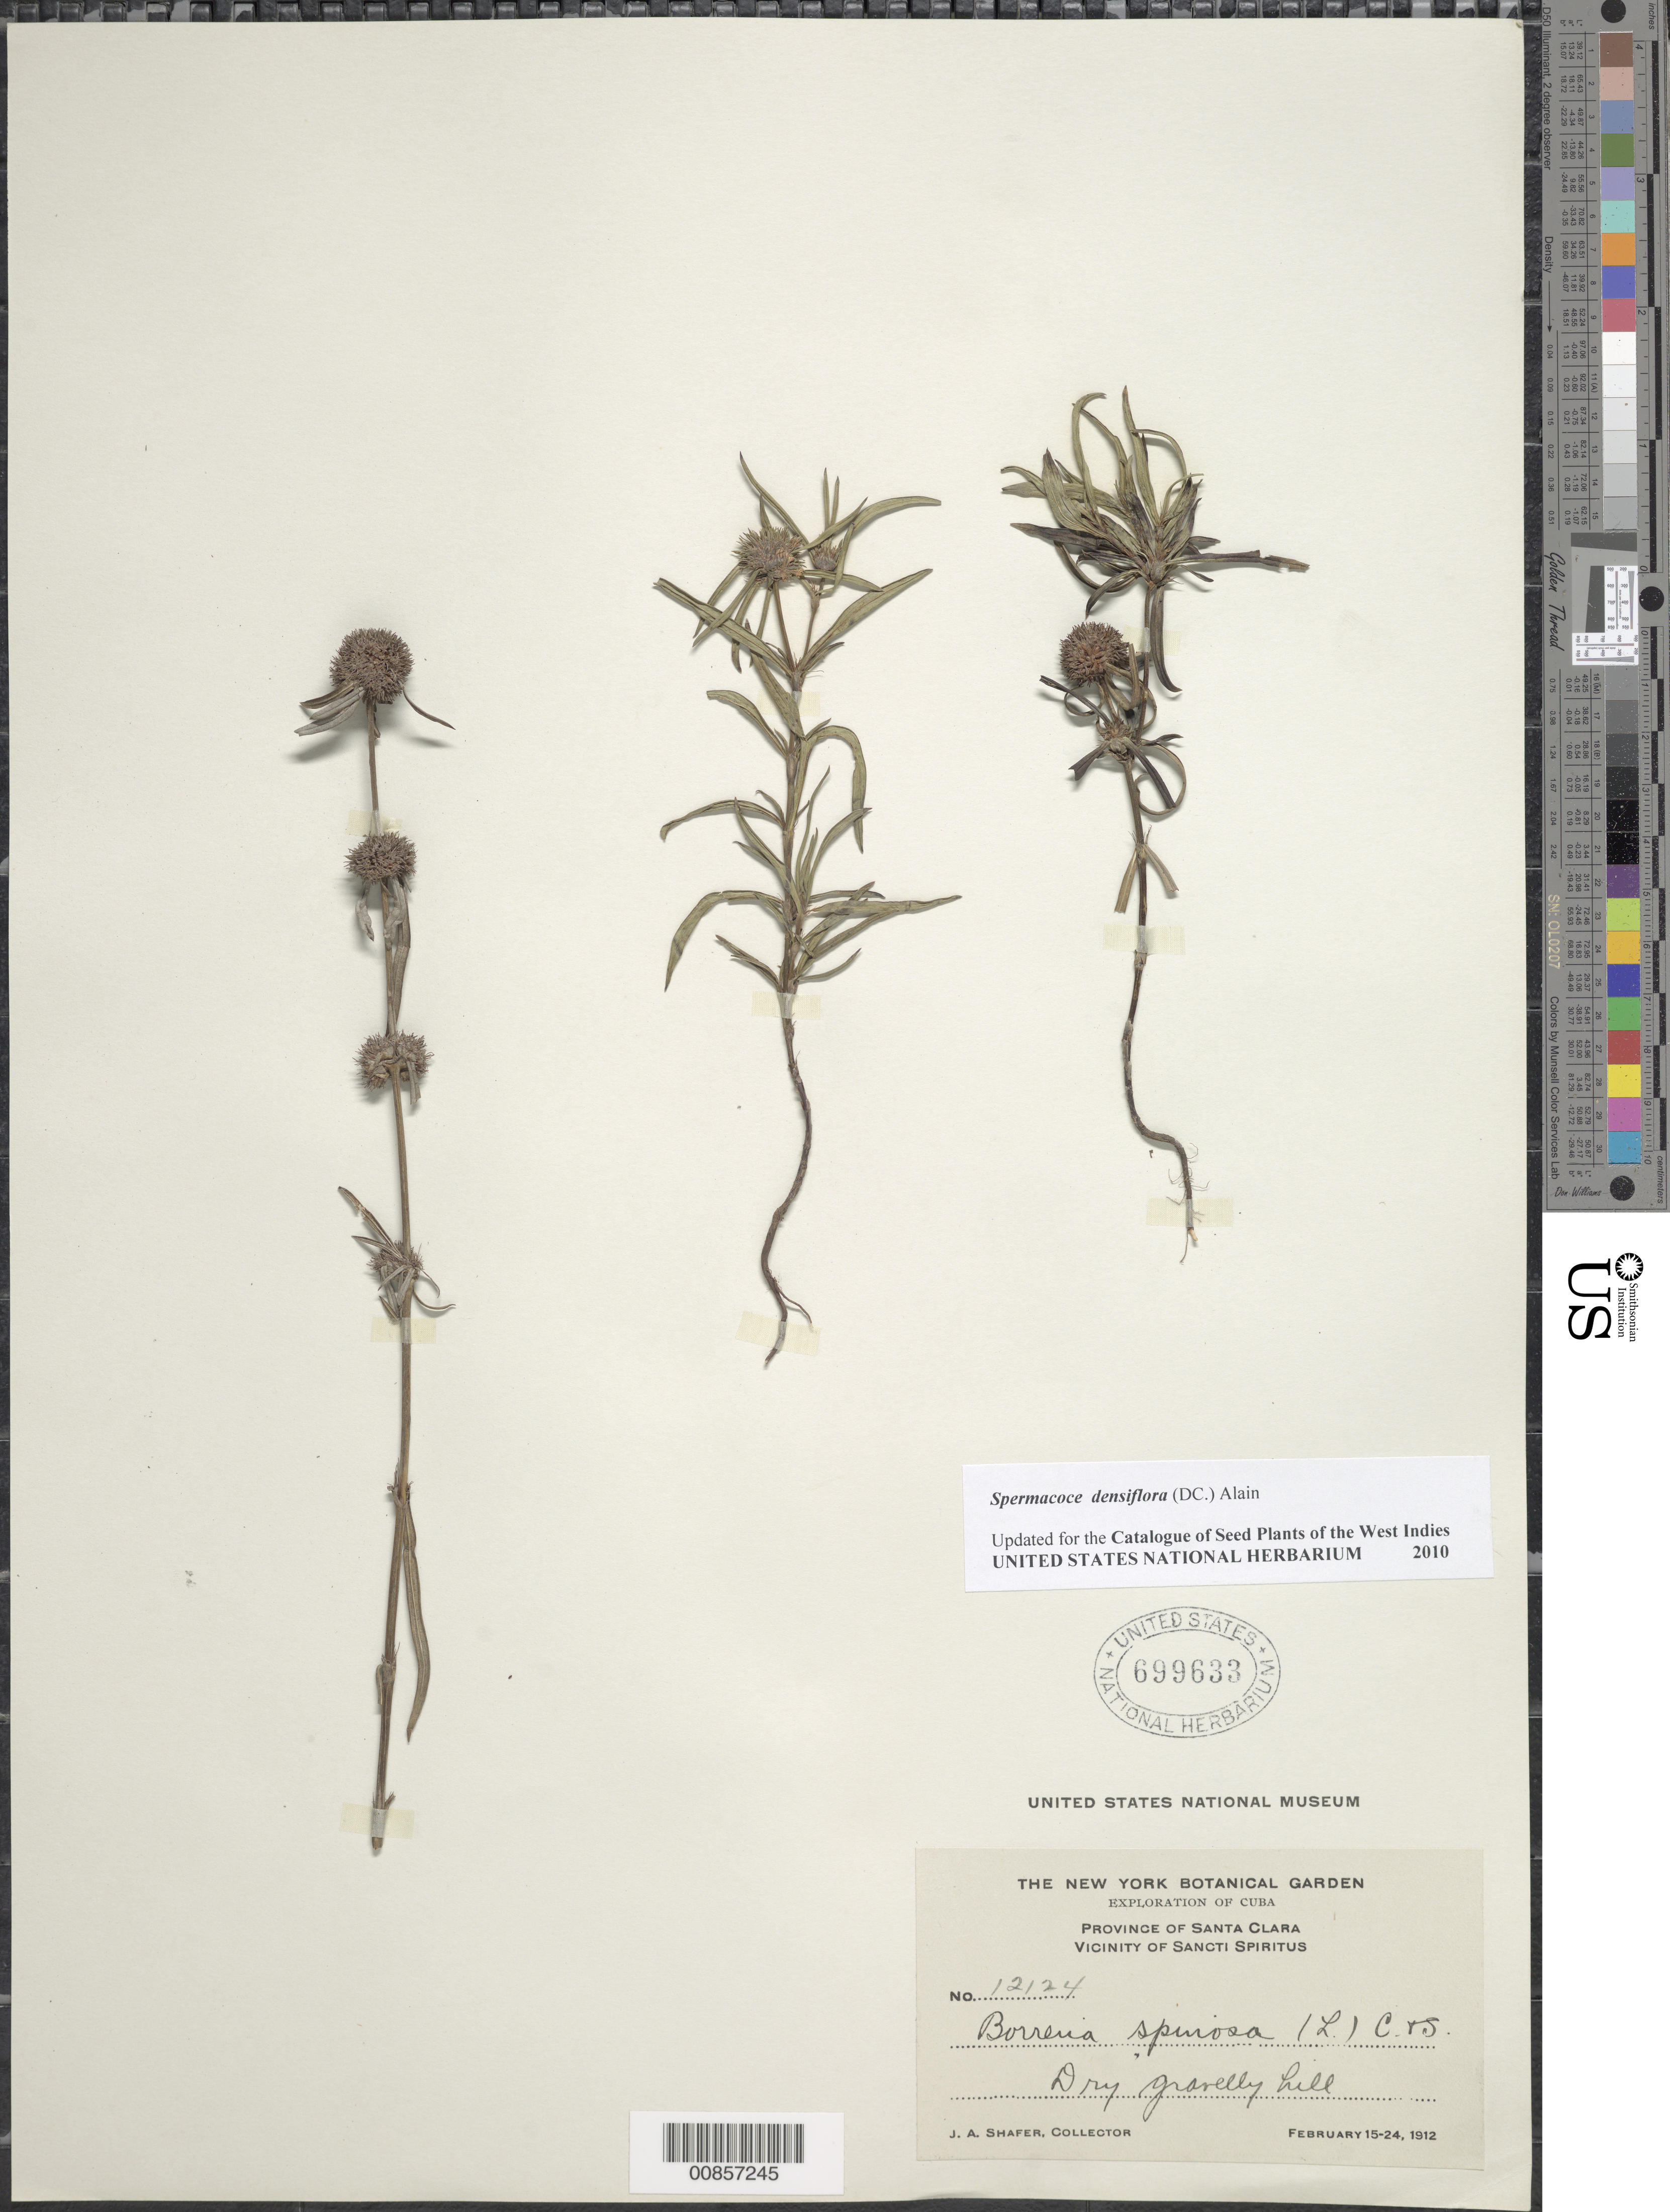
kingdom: Plantae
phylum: Tracheophyta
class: Magnoliopsida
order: Gentianales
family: Rubiaceae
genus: Spermacoce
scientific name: Spermacoce densiflora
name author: (DC.) Alain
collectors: J. A. Shafer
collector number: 12124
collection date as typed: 15 Feb 1912 to 24 Feb 1912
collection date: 1912-02-15/1912-02-24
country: Cuba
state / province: Las Villas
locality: Vicinity of Sancti Spititus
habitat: Dry gravelly hill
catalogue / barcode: US 699633